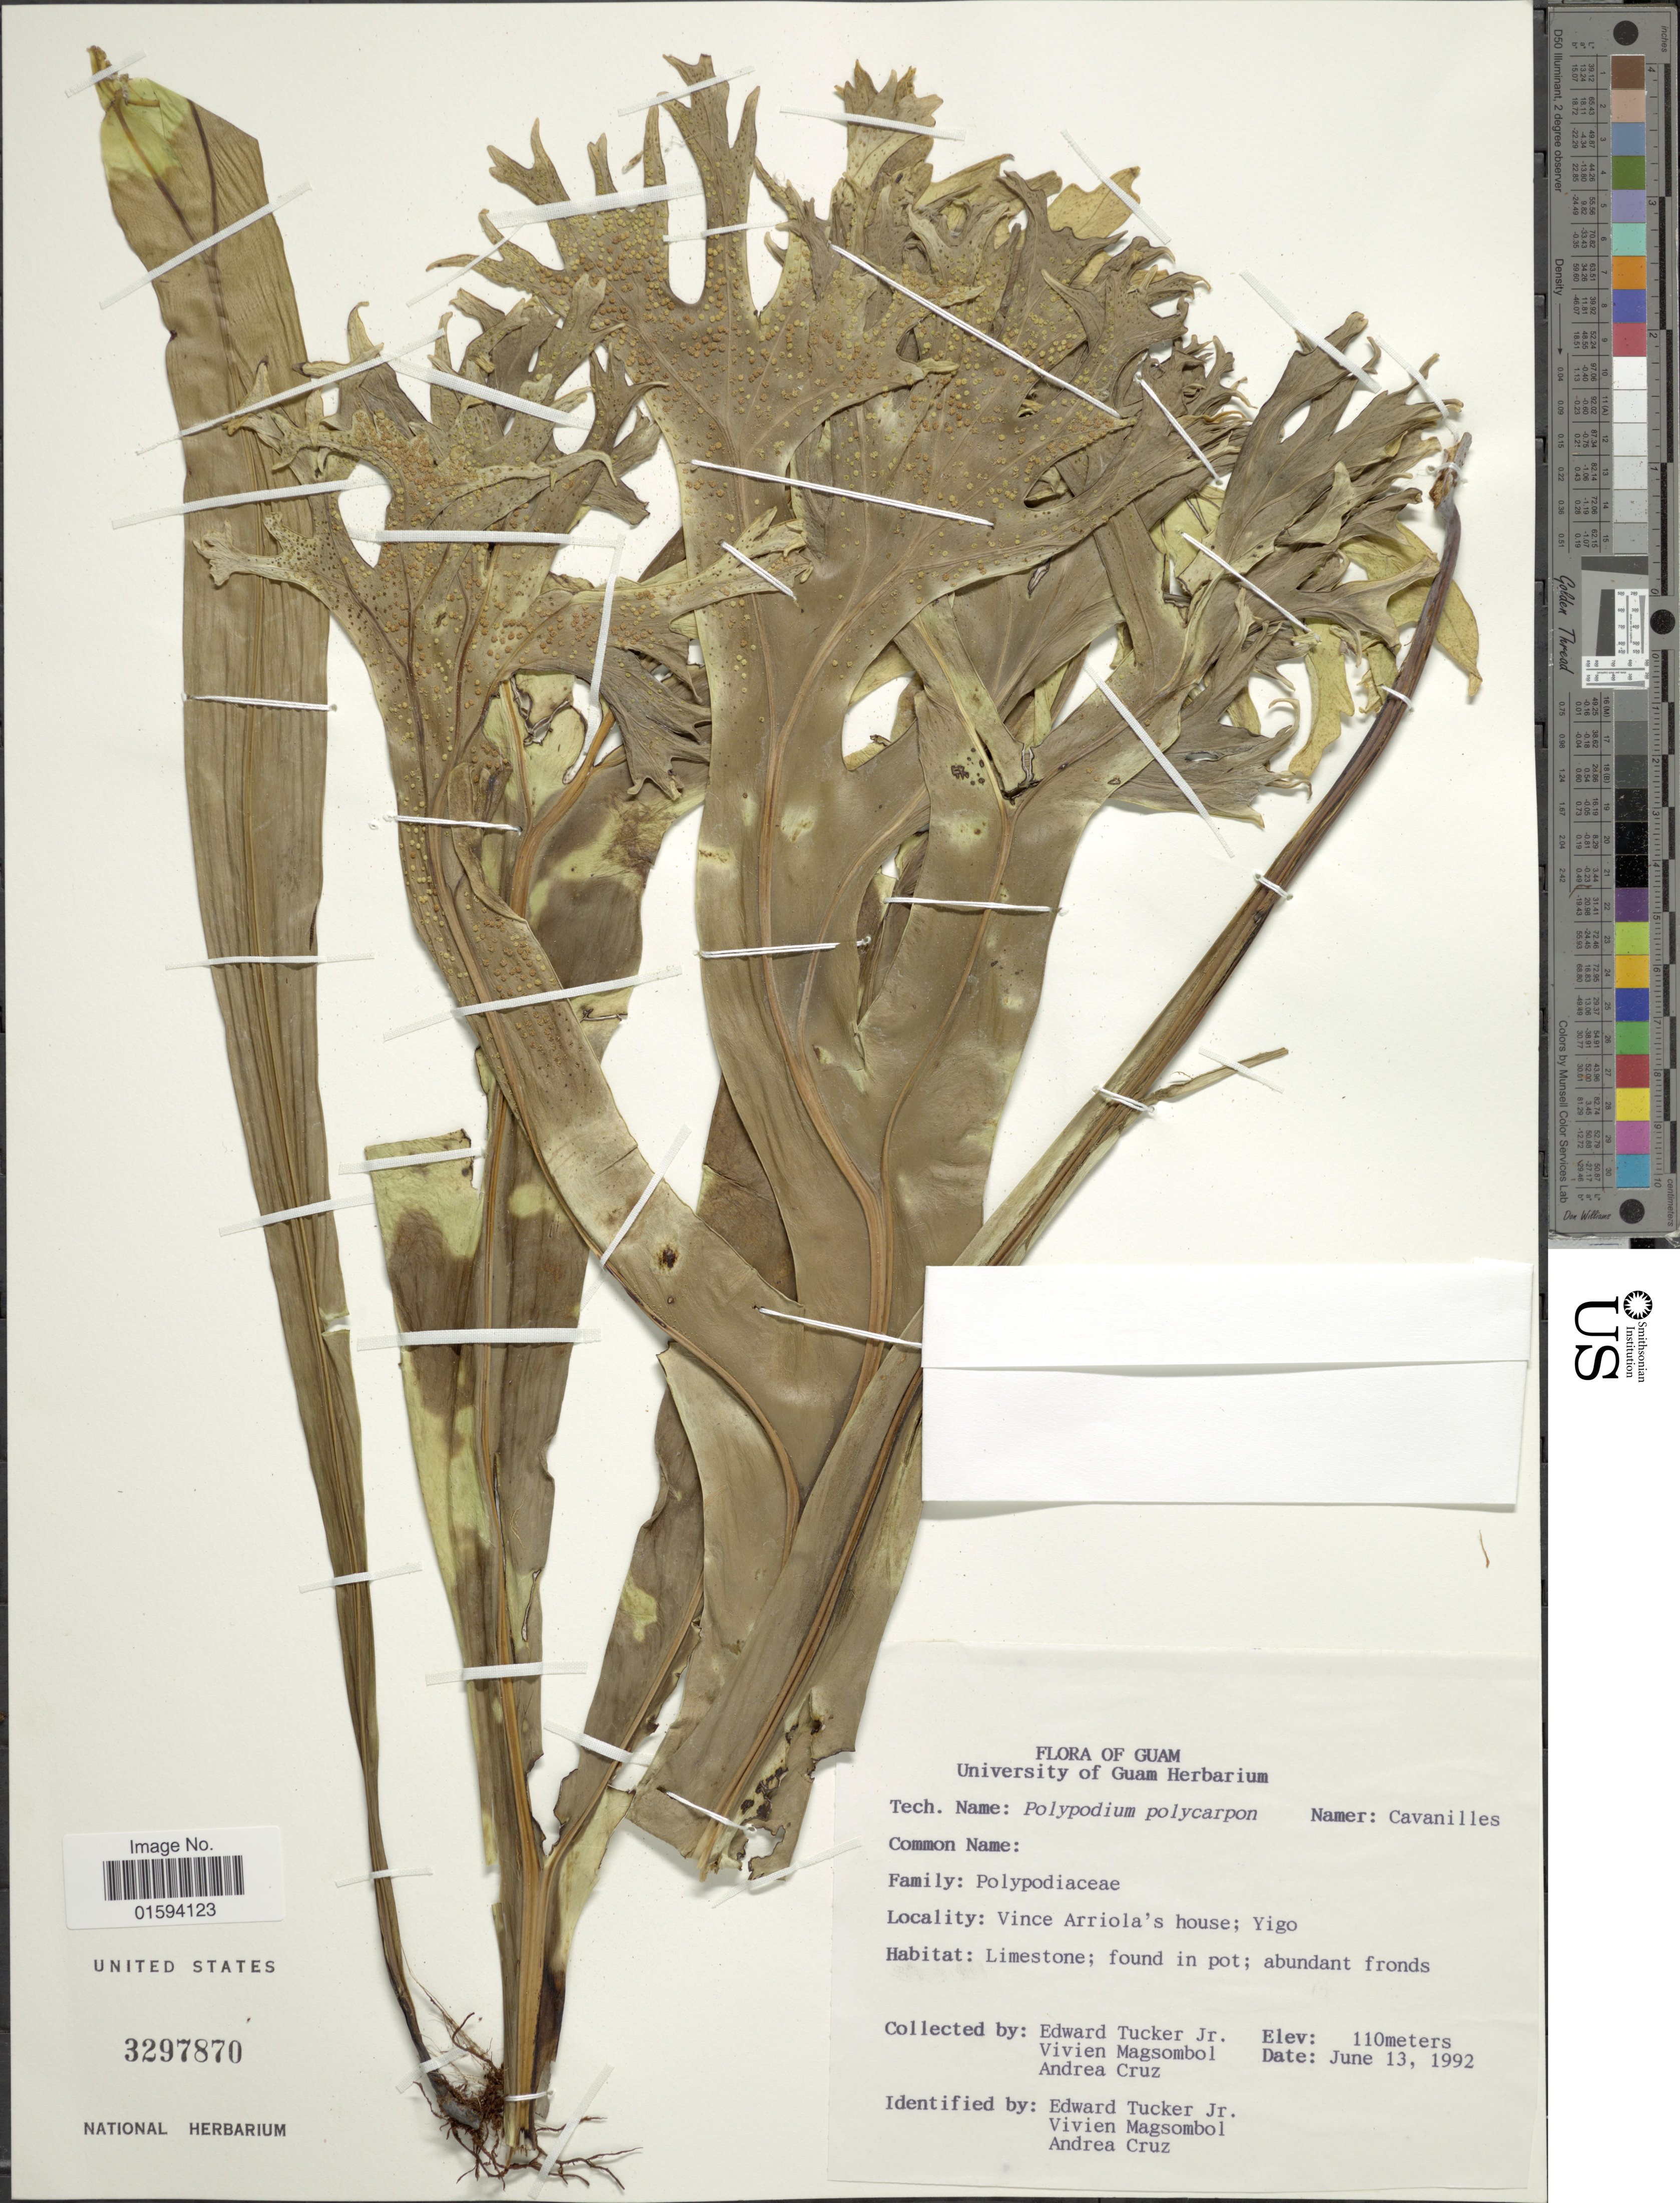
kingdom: Plantae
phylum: Tracheophyta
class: Polypodiopsida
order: Polypodiales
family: Polypodiaceae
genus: Polypodium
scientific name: Polypodium polycarpon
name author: Cav. ex Sw.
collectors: E. Tucker, V. Magsombol & A. Cruz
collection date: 1992-06-13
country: Guam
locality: Vince Arriolá house; Yigo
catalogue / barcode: US 3297870